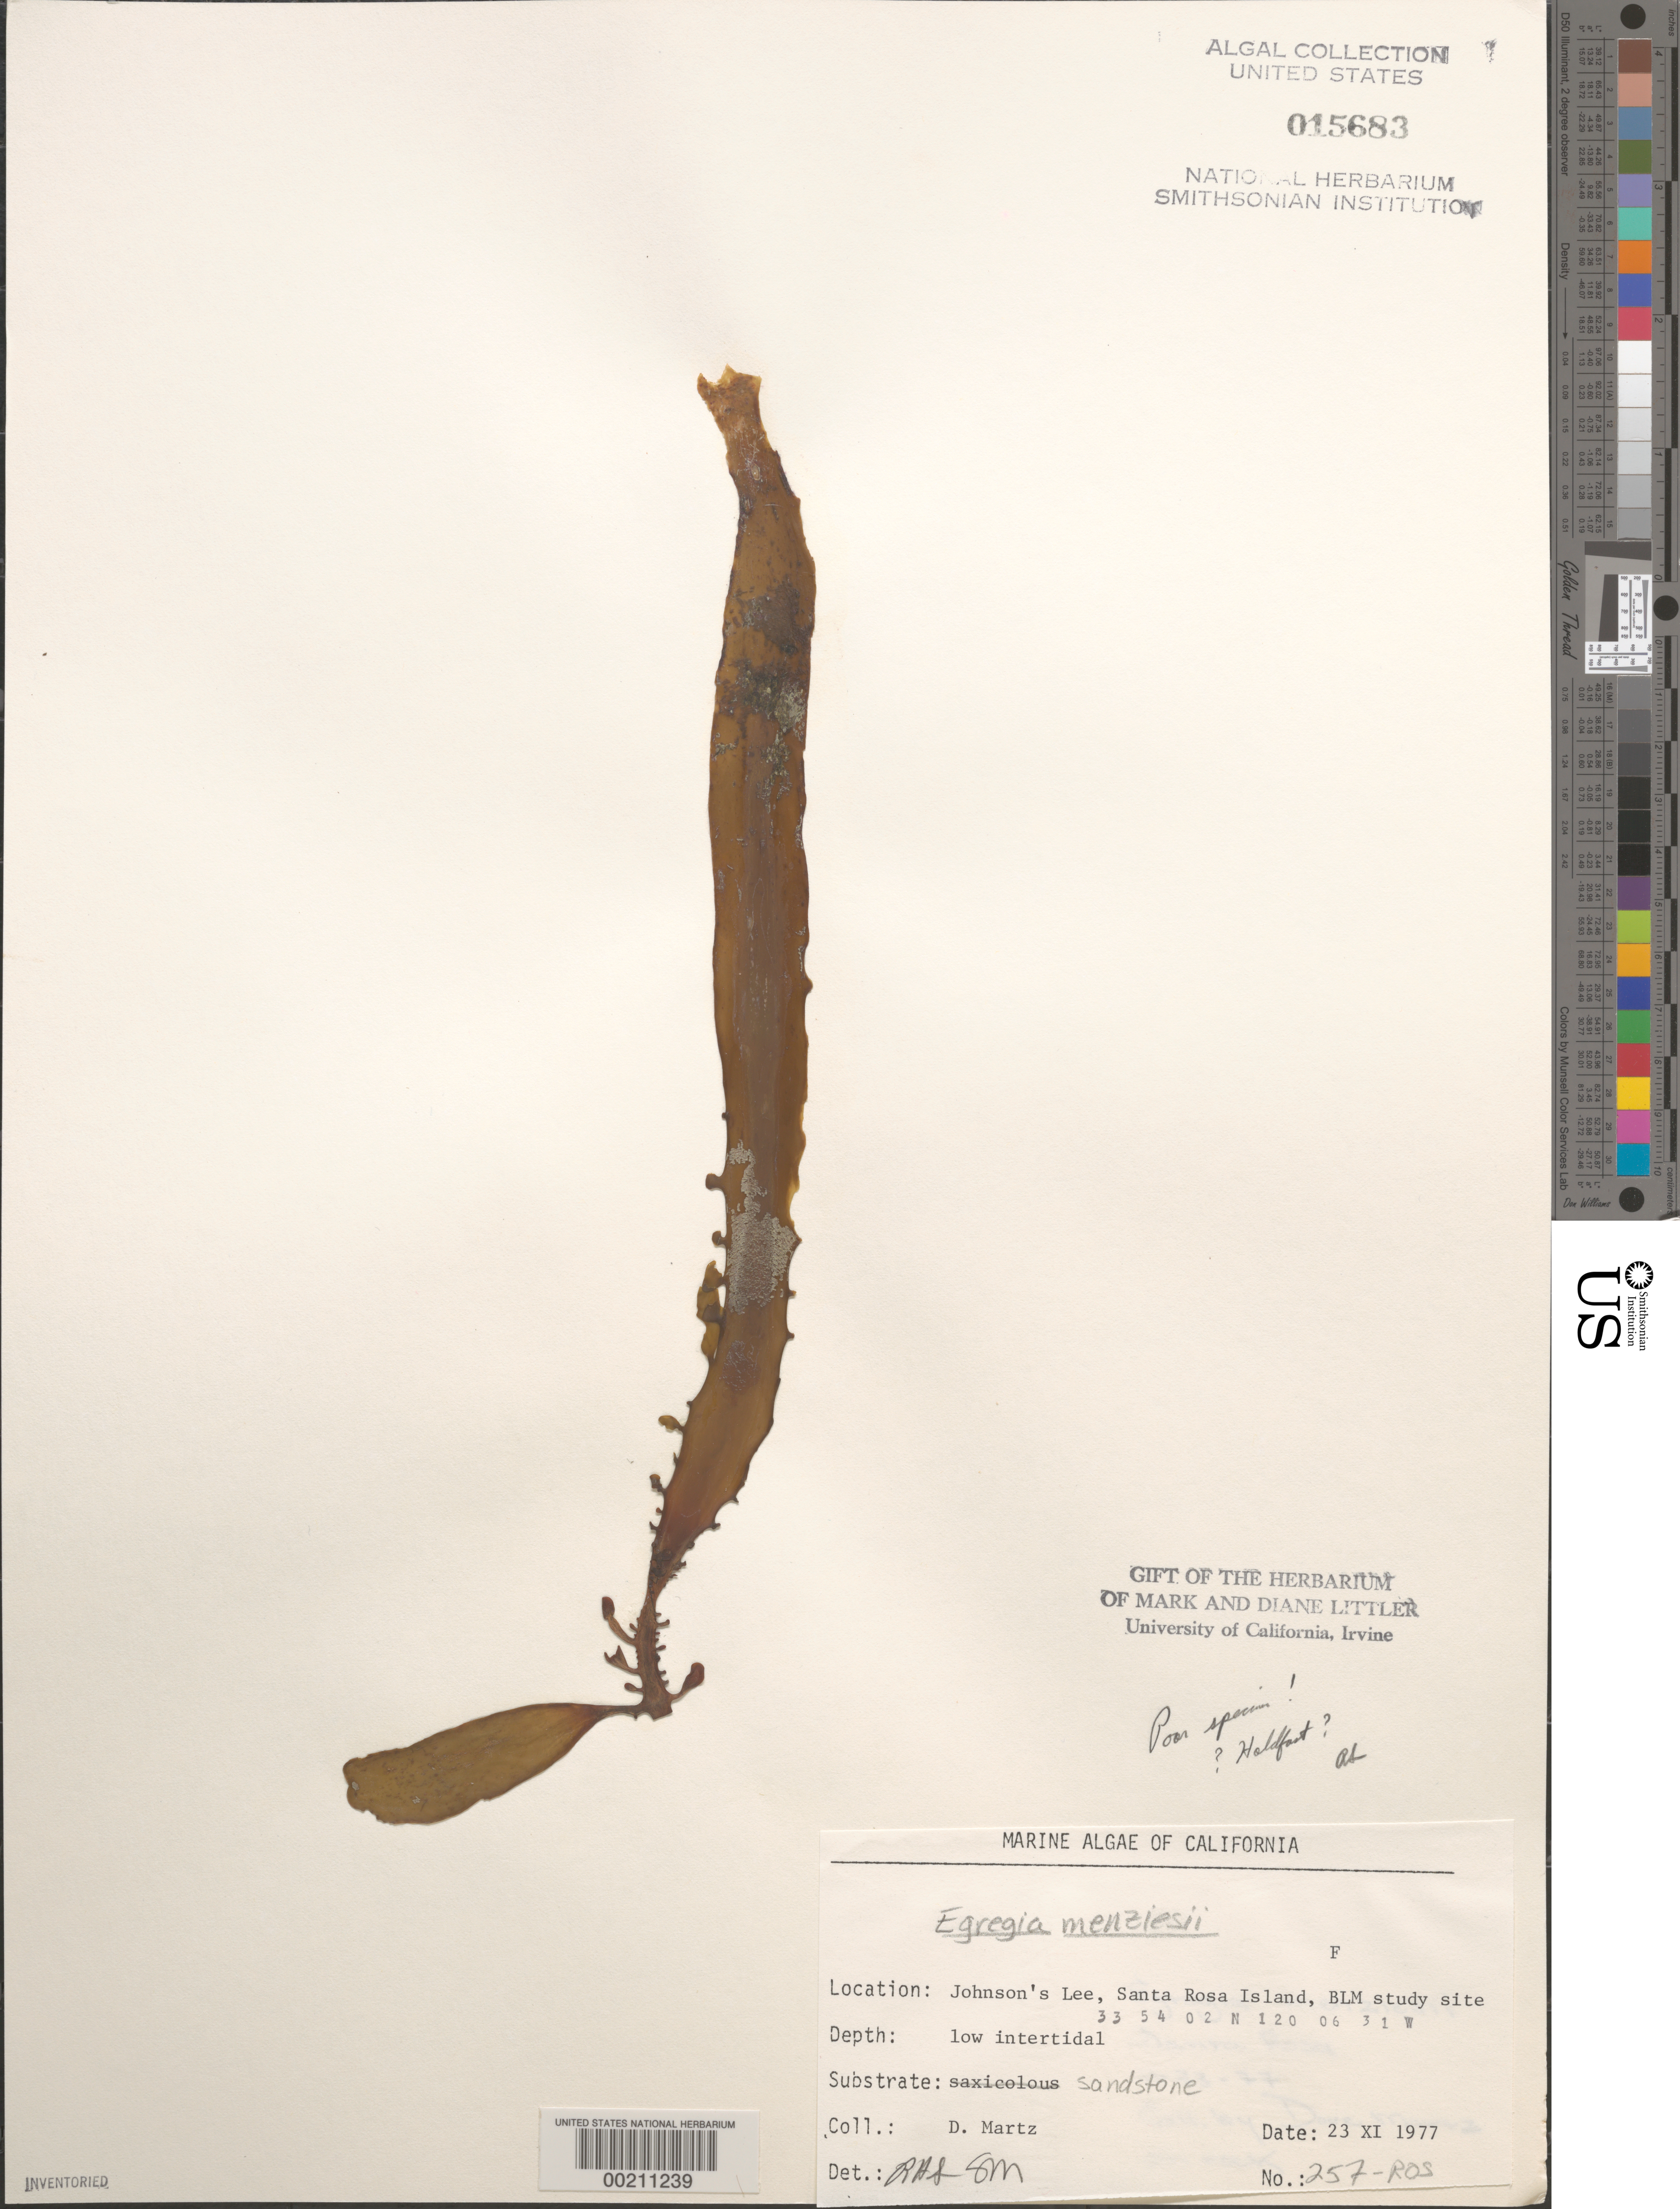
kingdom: Chromista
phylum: Ochrophyta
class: Phaeophyceae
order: Laminariales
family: Lessoniaceae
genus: Egregia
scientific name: Egregia menziesii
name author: (Turner) Aresch.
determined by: Sims, Robert H.; Murray, S. N.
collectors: D. Martz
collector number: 257-ros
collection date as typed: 23 Nov 1977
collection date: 1977-11-23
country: United States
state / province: California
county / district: Santa Barbara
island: Santa Rosa Island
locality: Johnson's Lee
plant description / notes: BLM-SOCALBIGHT Rocky Intertidal Survey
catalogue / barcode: US 15683